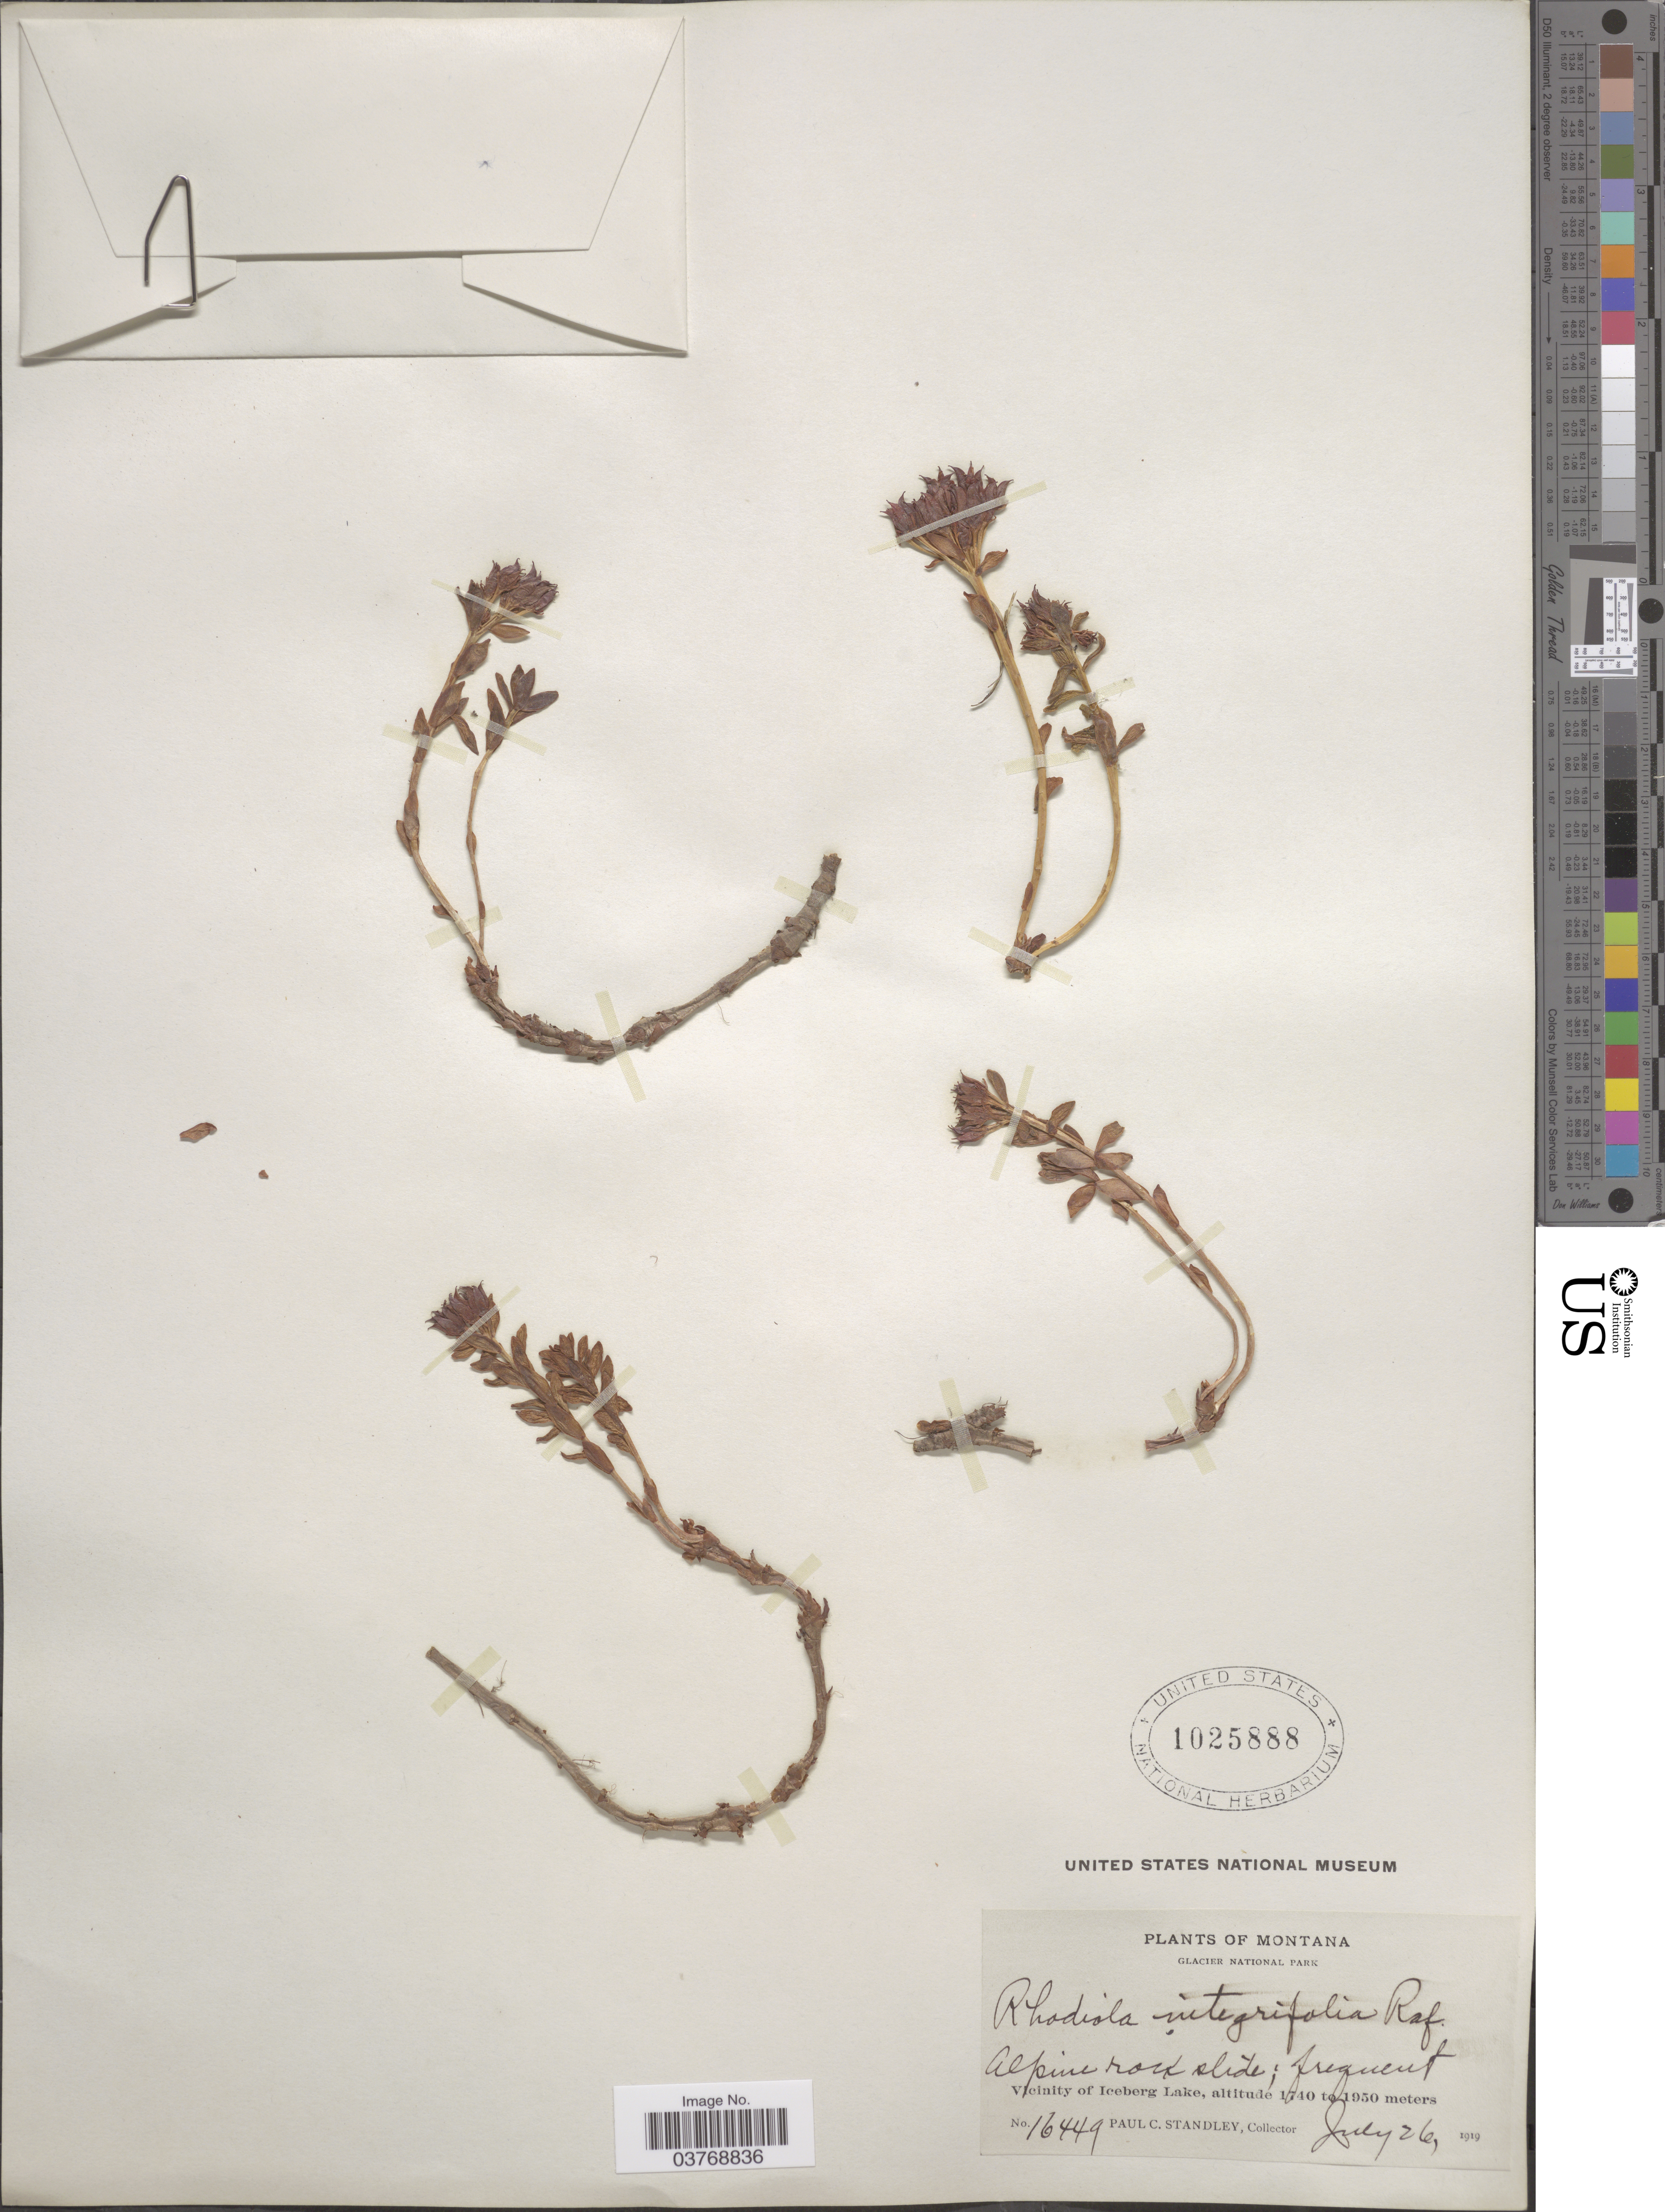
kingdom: Plantae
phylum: Tracheophyta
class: Magnoliopsida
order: Saxifragales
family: Crassulaceae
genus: Rhodiola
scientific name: Rhodiola integrifolia subsp. integrifolia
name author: Raf.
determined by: Strong, Mark T., (BOT), Smithsonian Institution - National Museum of Natural History (UNITED STATES)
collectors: P. C. Standley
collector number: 16449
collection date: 1919-07-26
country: United States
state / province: Montana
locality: Glacier National Park. Vicinity of Iceberg Lake.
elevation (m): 1740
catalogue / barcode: US 1025888